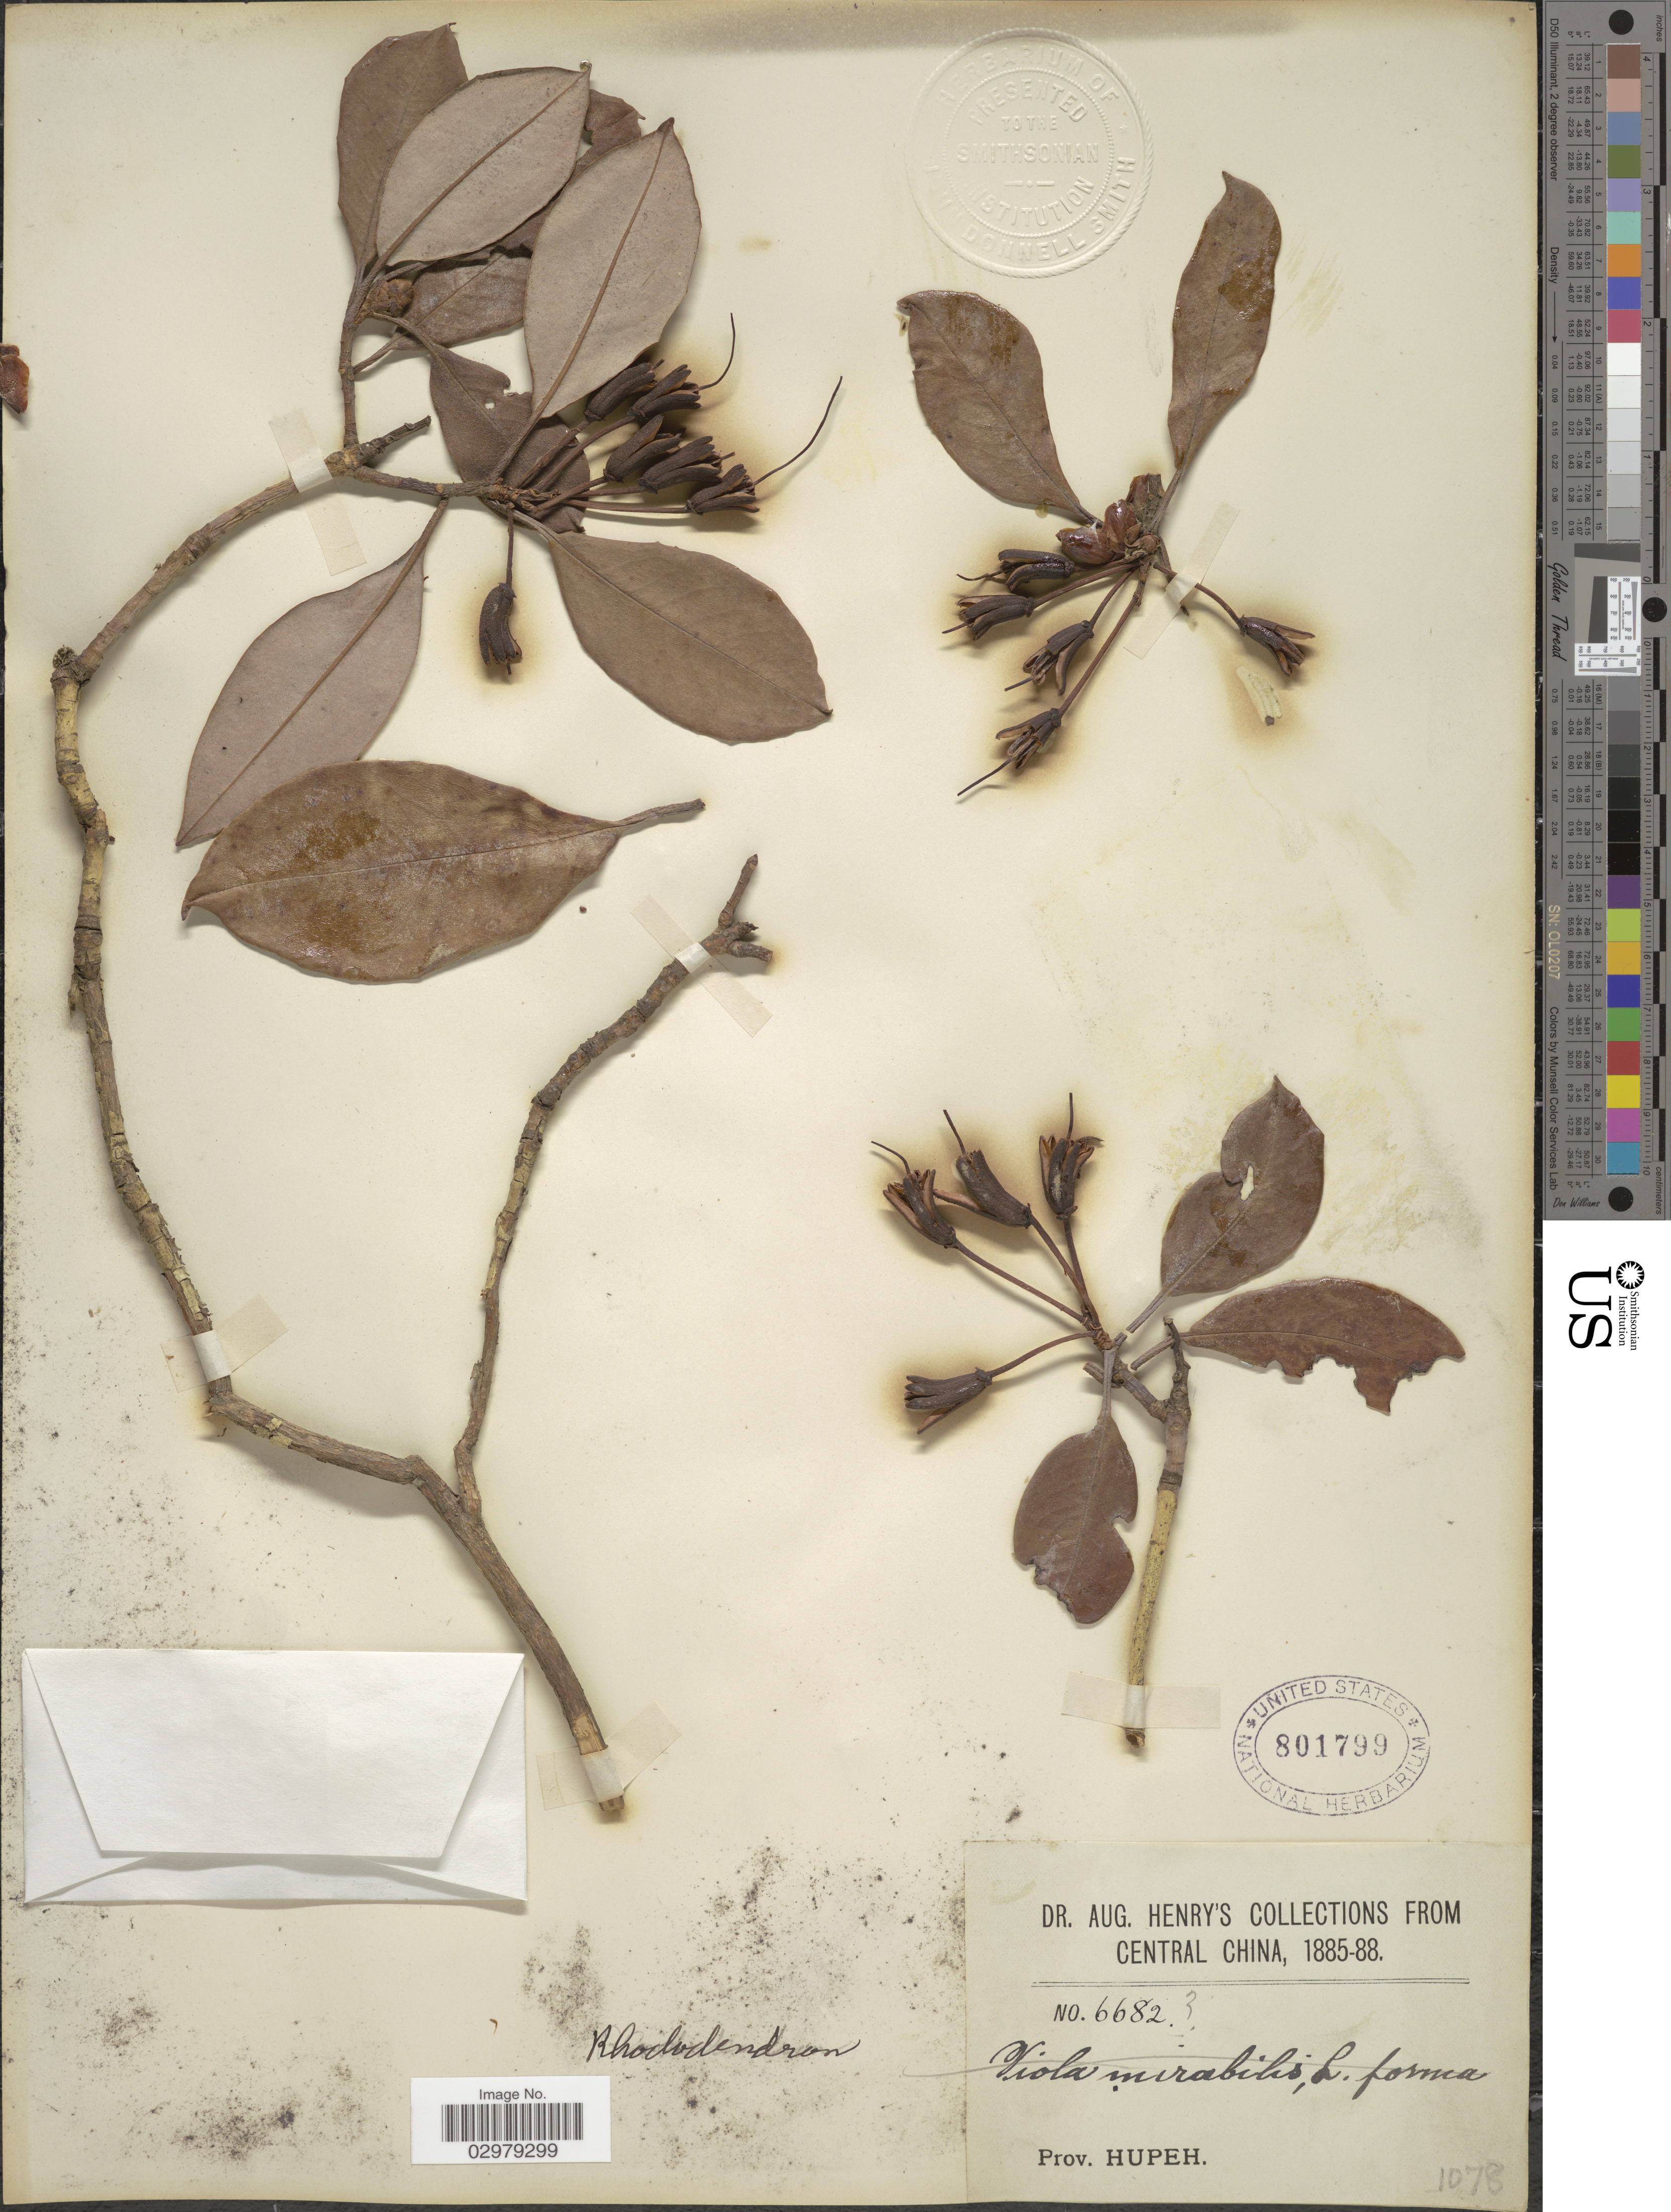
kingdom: Plantae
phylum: Tracheophyta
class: Magnoliopsida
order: Ericales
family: Ericaceae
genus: Rhododendron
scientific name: Rhododendron sp.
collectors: A. Henry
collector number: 6682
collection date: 1885/1888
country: China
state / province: Hubei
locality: Central China. Prov. Hupeh.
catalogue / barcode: US 801799